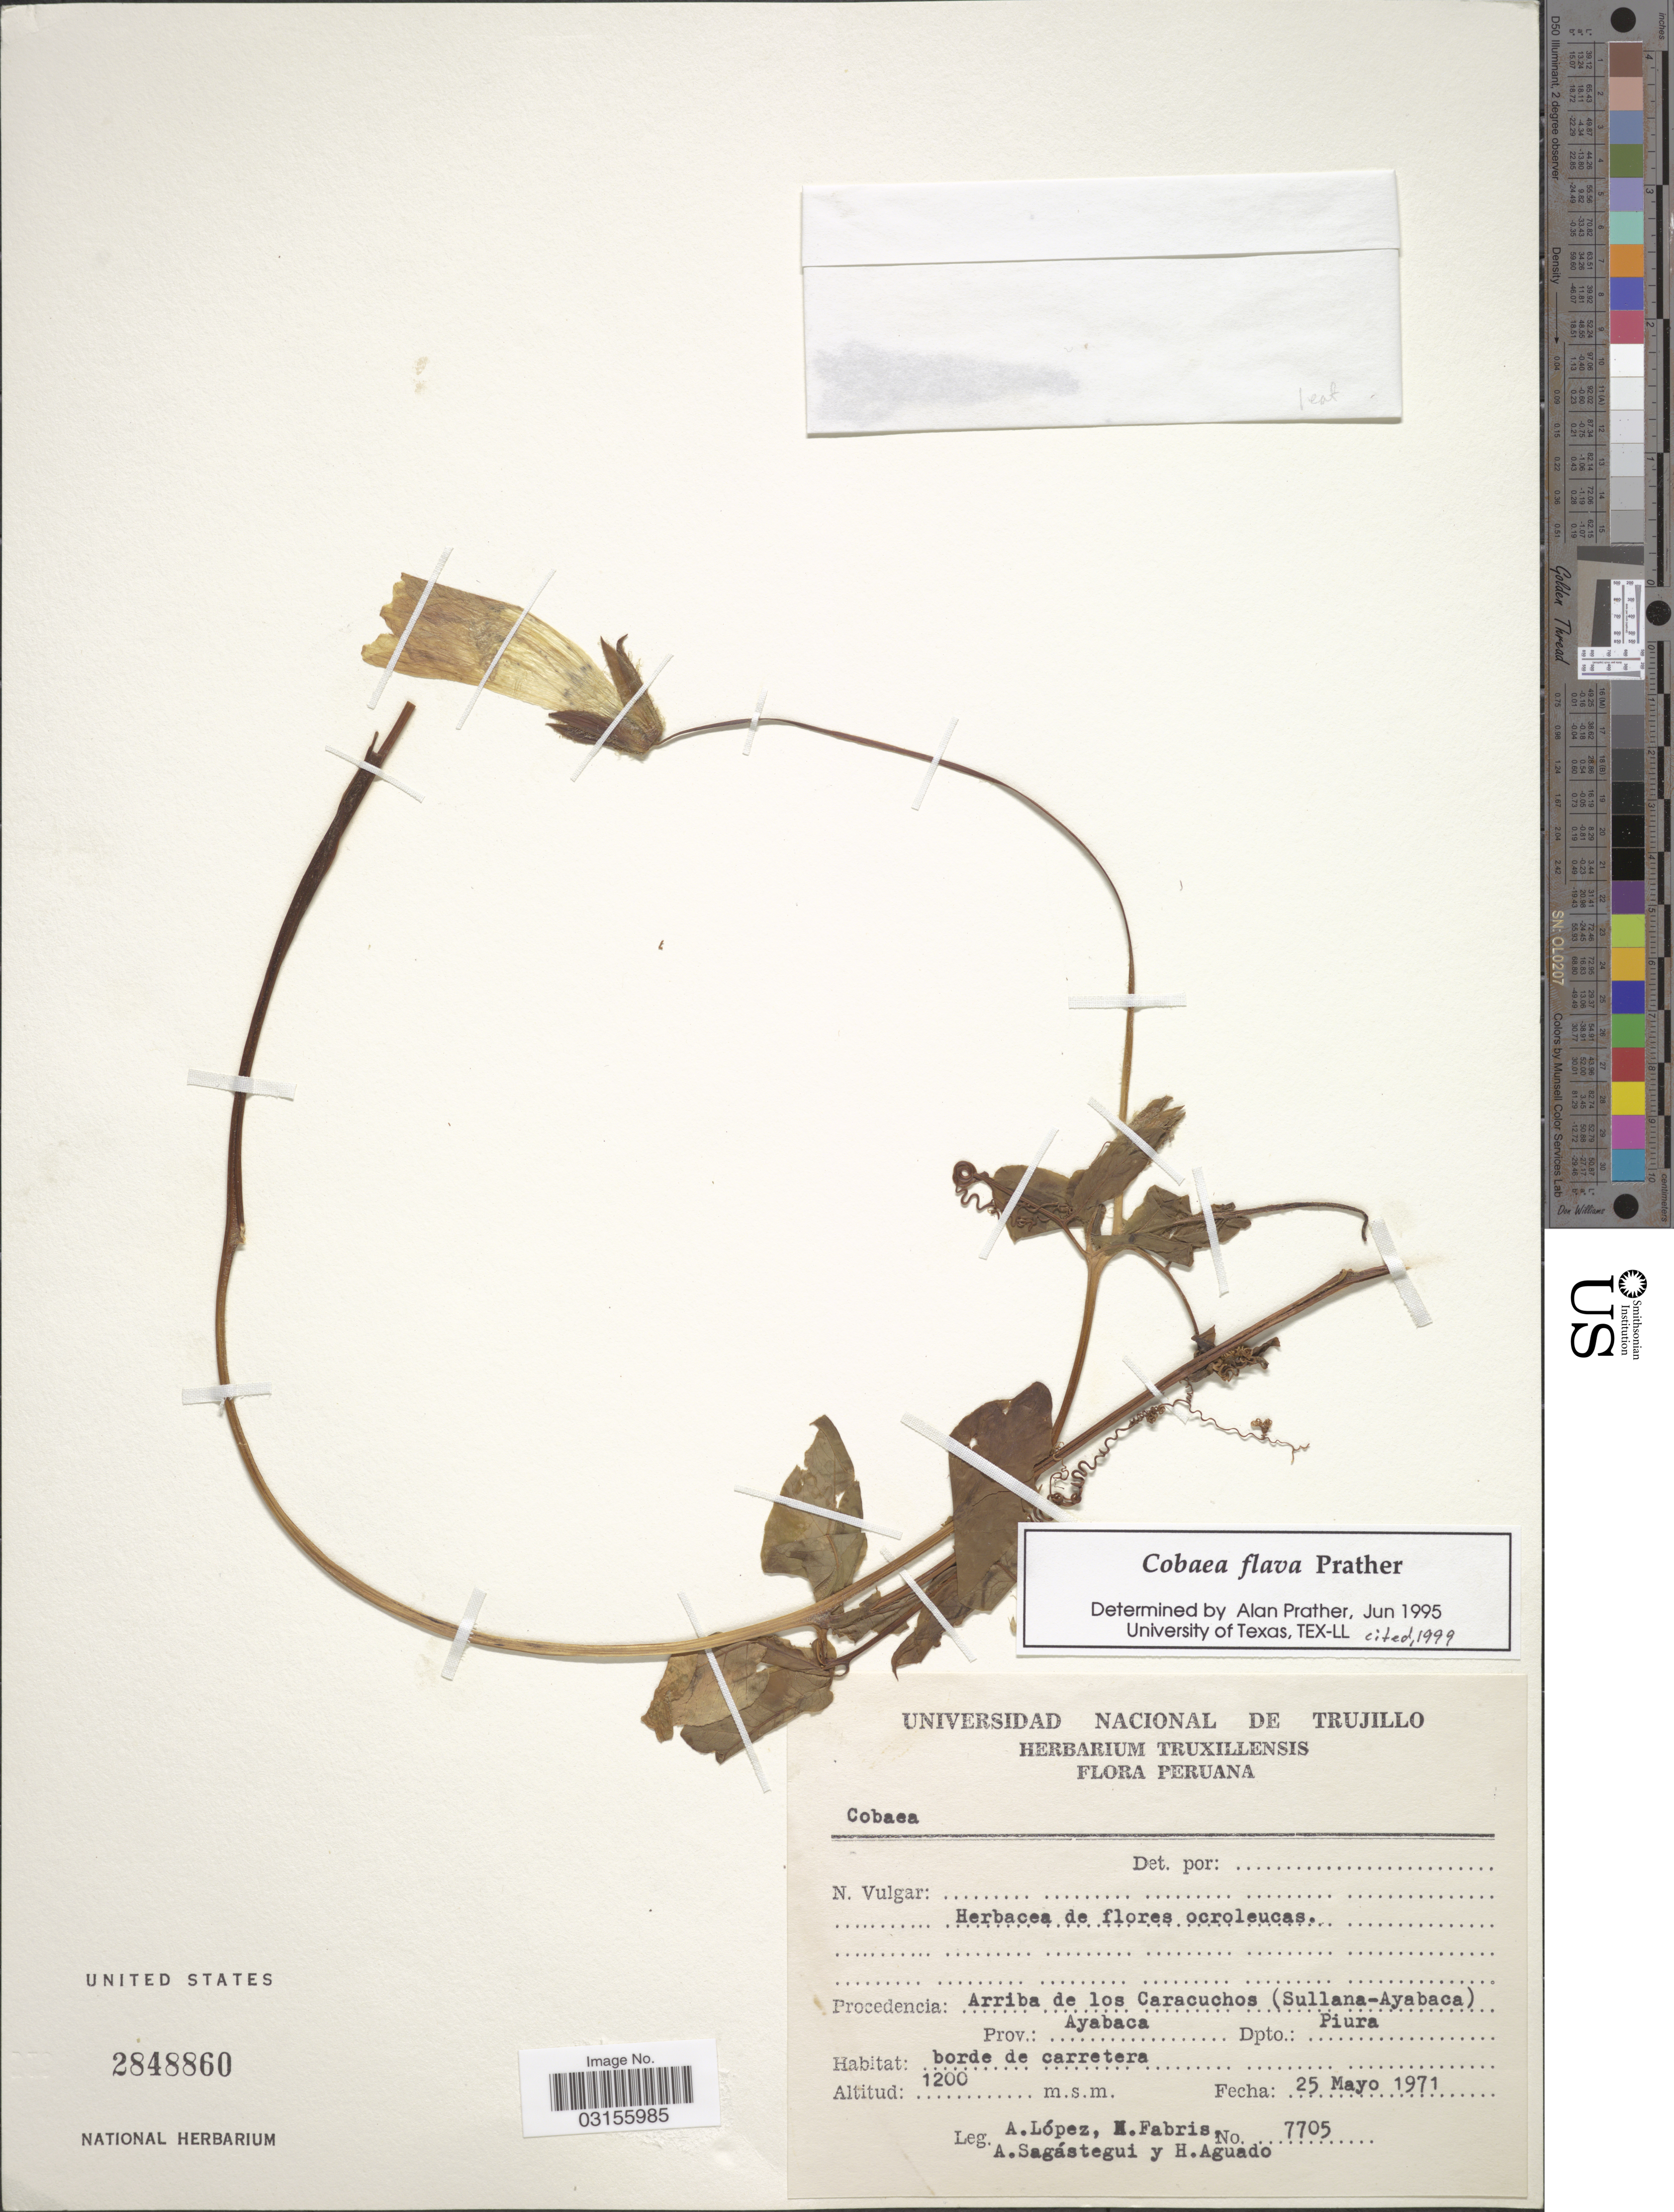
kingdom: Plantae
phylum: Tracheophyta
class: Magnoliopsida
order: Ericales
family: Polemoniaceae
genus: Cobaea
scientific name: Cobaea flava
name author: Prather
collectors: A. López, H. Fabris, A. Sagastegui & H. Aguado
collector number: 7705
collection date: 1971-05-25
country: Peru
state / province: Piura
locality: Procedencia: Arriba de los Caracuchos (Sullana-Ayabaca). Prov.: Ayabaca. Dpto.: Piura.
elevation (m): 1200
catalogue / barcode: US 2848860